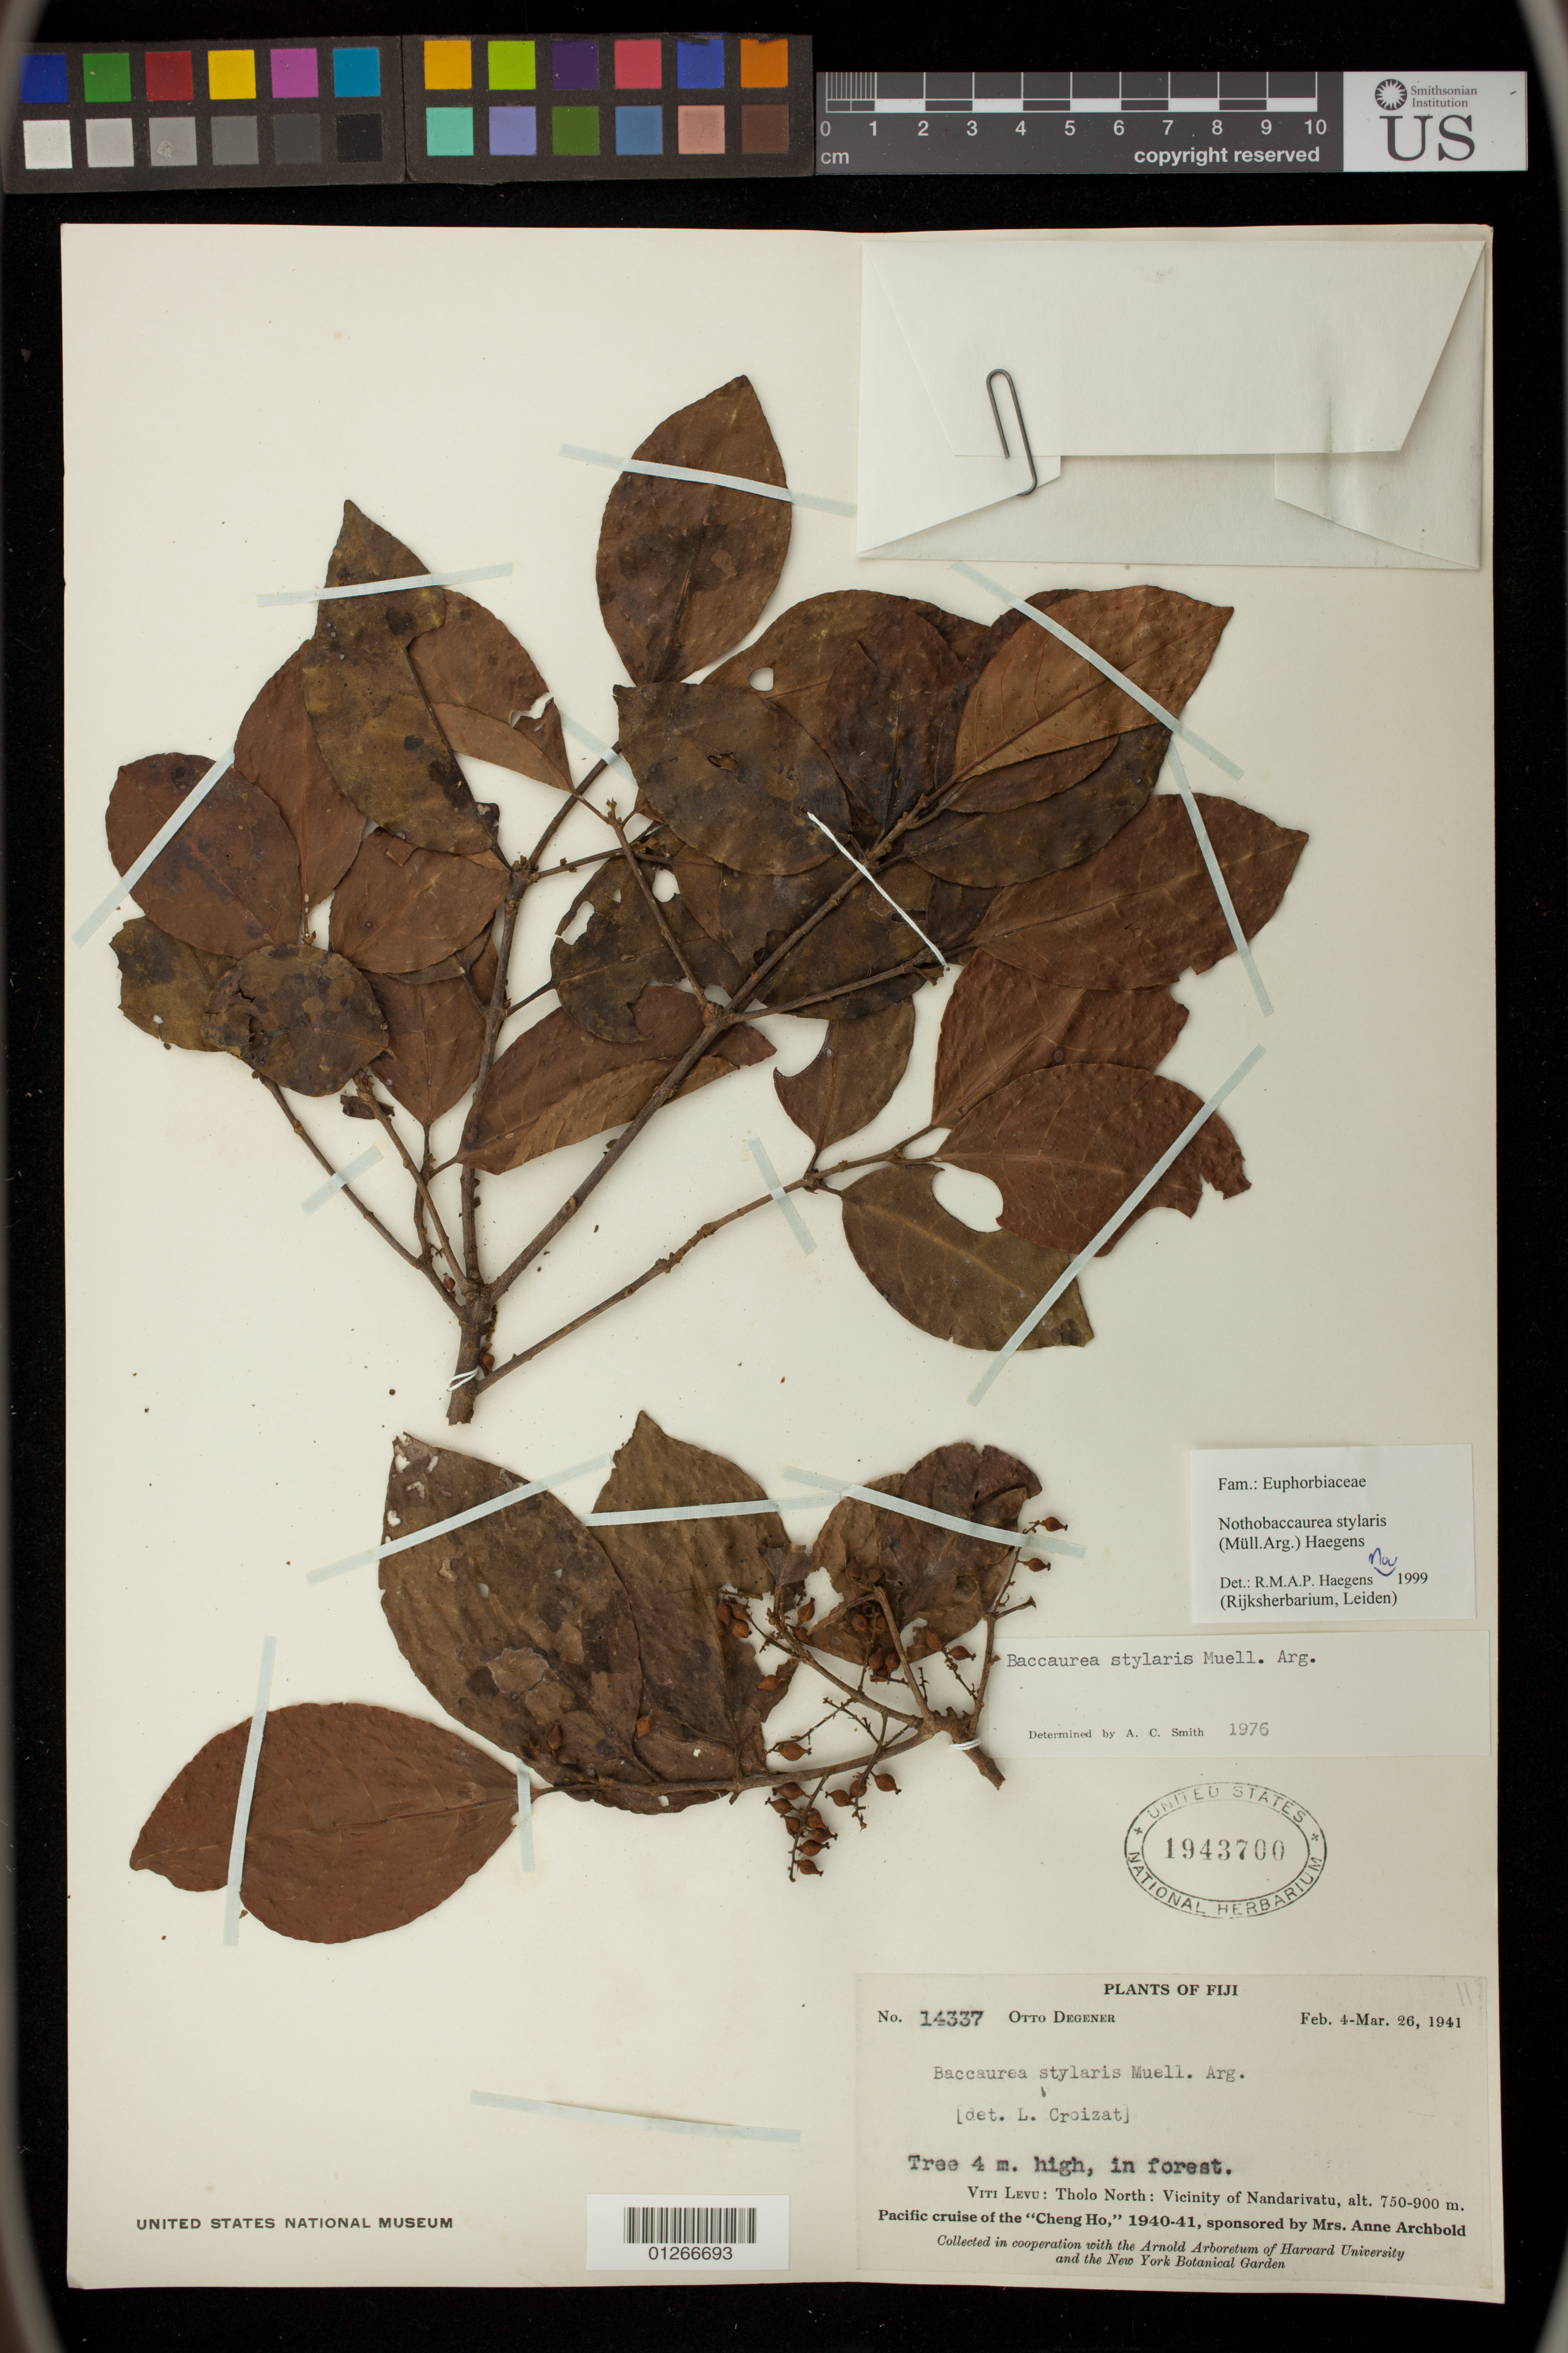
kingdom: Plantae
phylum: Tracheophyta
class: Magnoliopsida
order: Malpighiales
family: Phyllanthaceae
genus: Nothobaccaurea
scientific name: Nothobaccaurea stylaris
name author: (Müll. Arg.) Haegens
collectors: O. Degener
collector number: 14337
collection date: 1941-02-04/1941-03-26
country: Fiji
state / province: Western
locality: Viti Levu: Tholo North: Vicinity of Nandarivatu.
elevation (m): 750